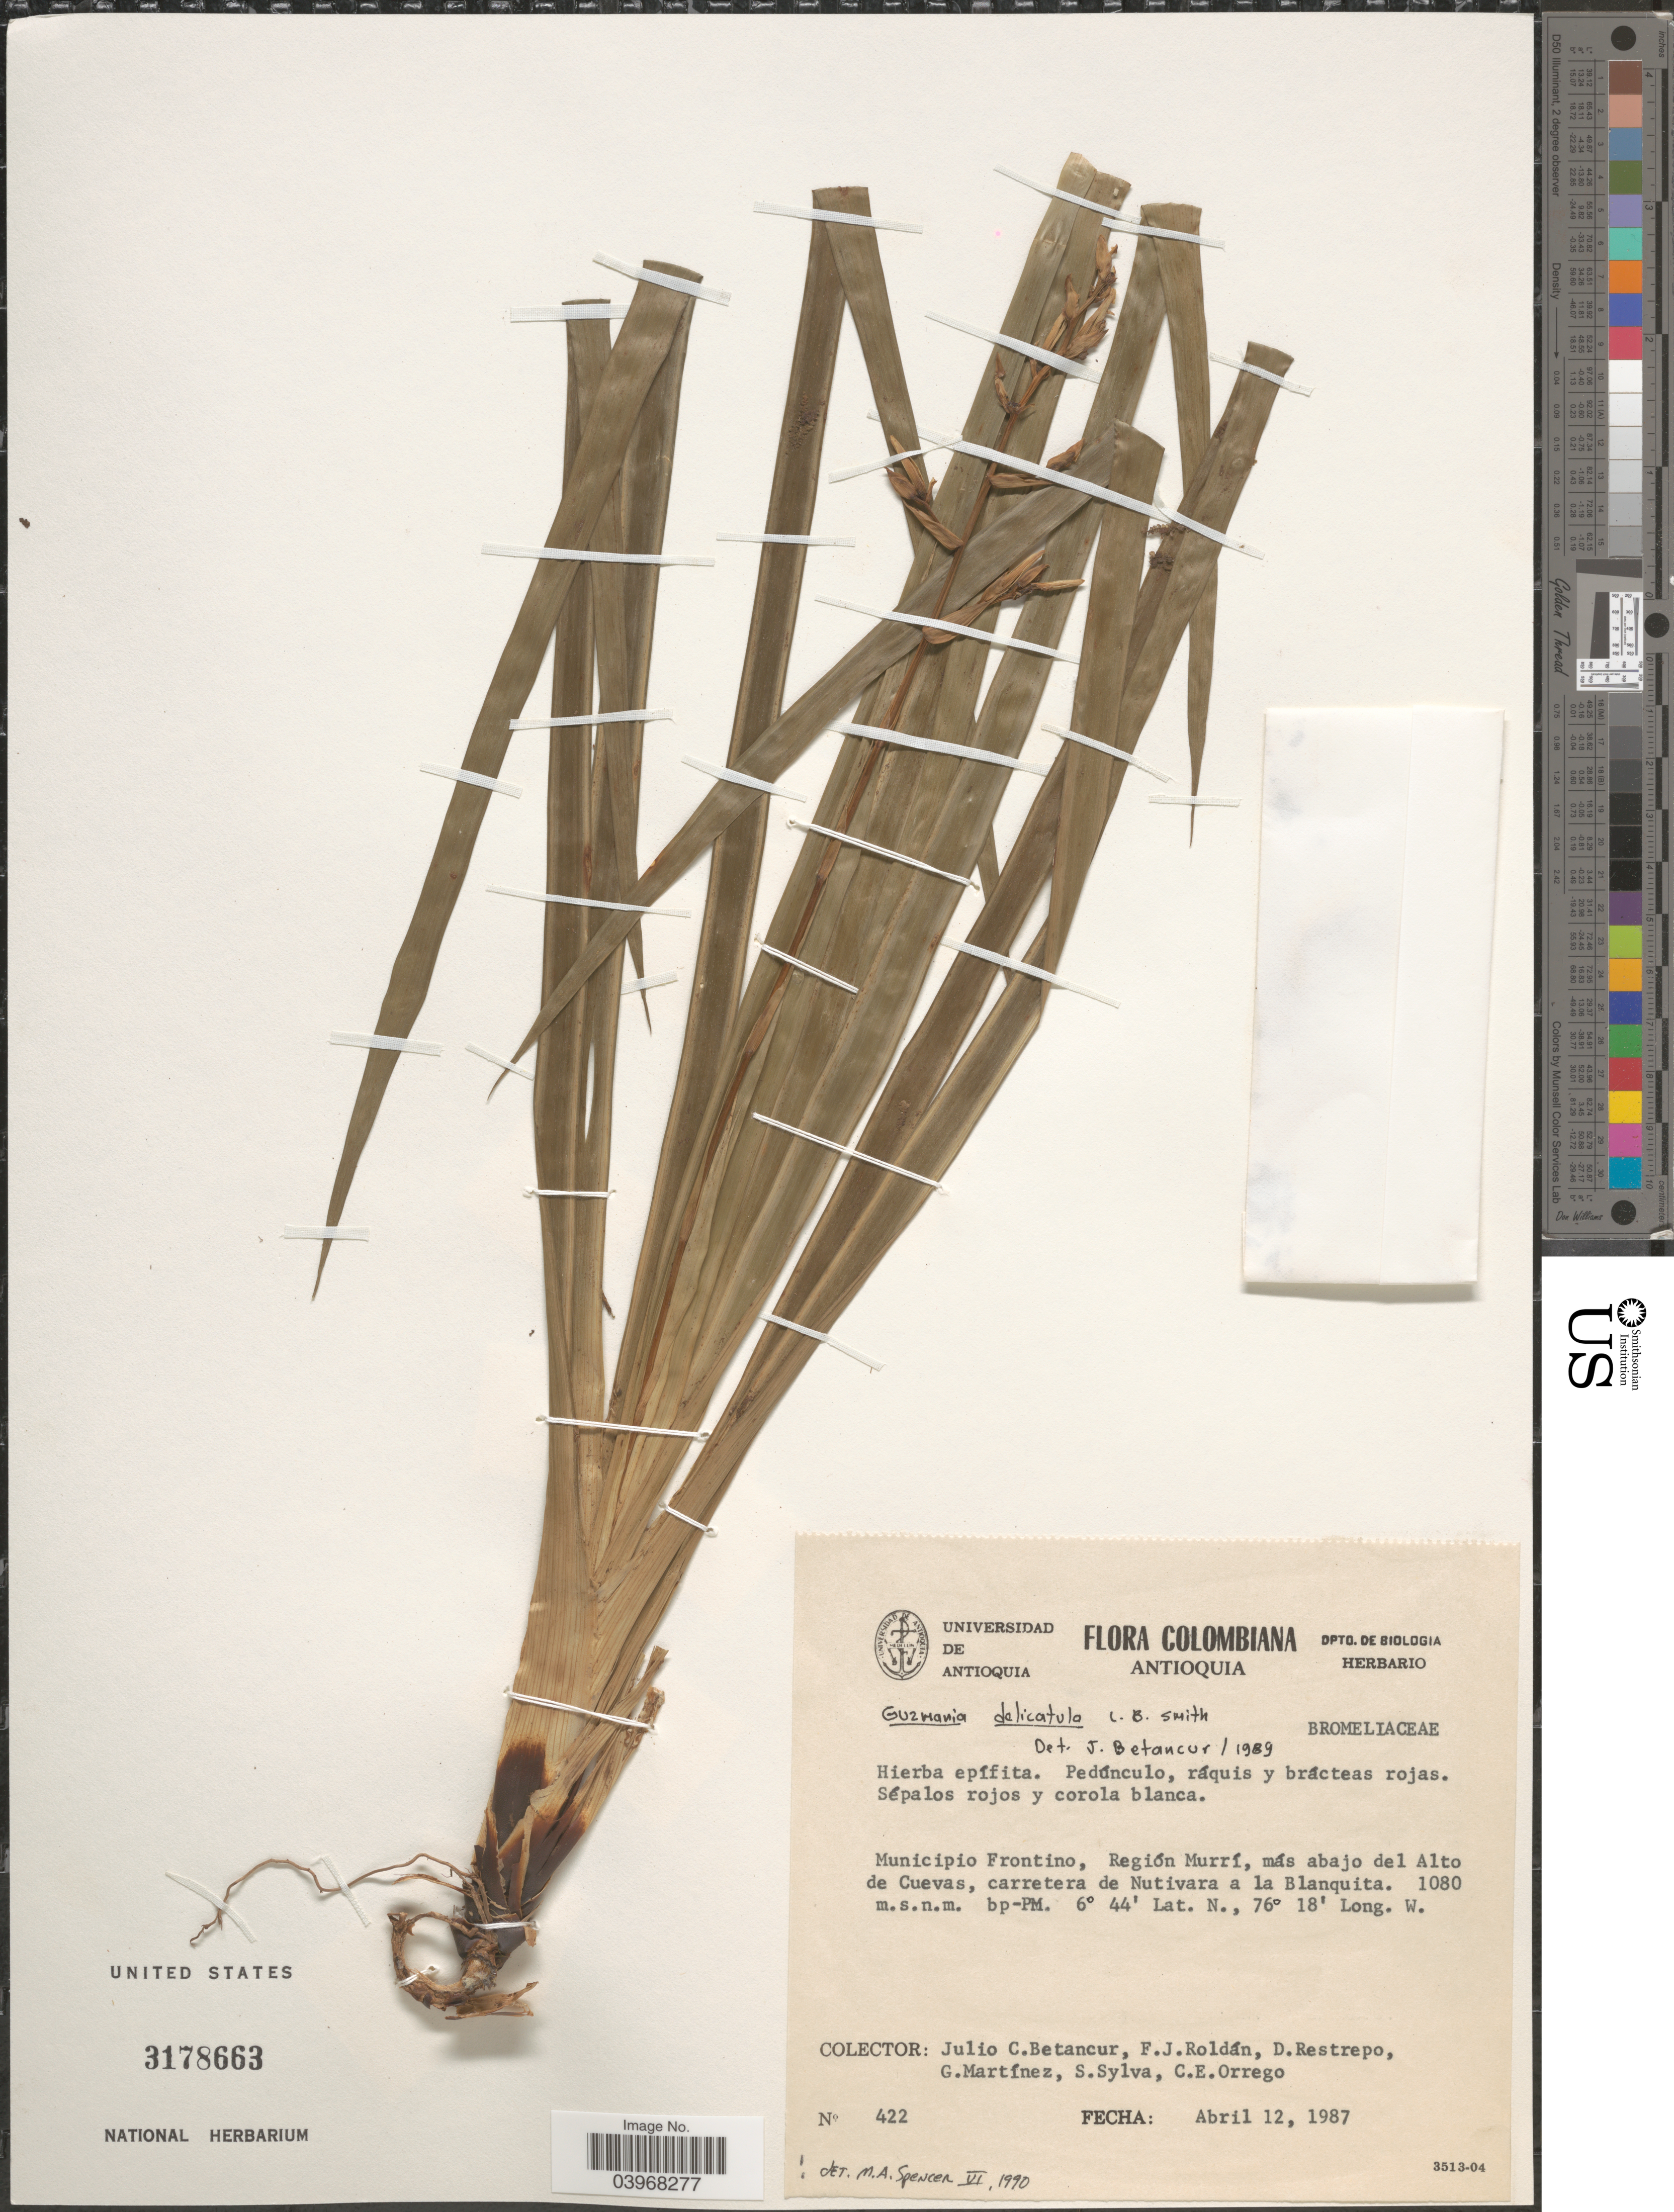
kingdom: Plantae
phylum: Tracheophyta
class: Liliopsida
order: Poales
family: Bromeliaceae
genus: Guzmania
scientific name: Guzmania delicatula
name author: L.B. Sm.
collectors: J. C. Betancur, F. J. Roldán, D. Restrepo, G. Martínez & et al.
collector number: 422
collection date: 1987-04-12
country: Colombia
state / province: Antioquia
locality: Municipio Frontino, Región Murrí, más abajo del Alto de Cuevas, carretera de Nutivara a la Blanquita.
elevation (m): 1080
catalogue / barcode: US 3178663